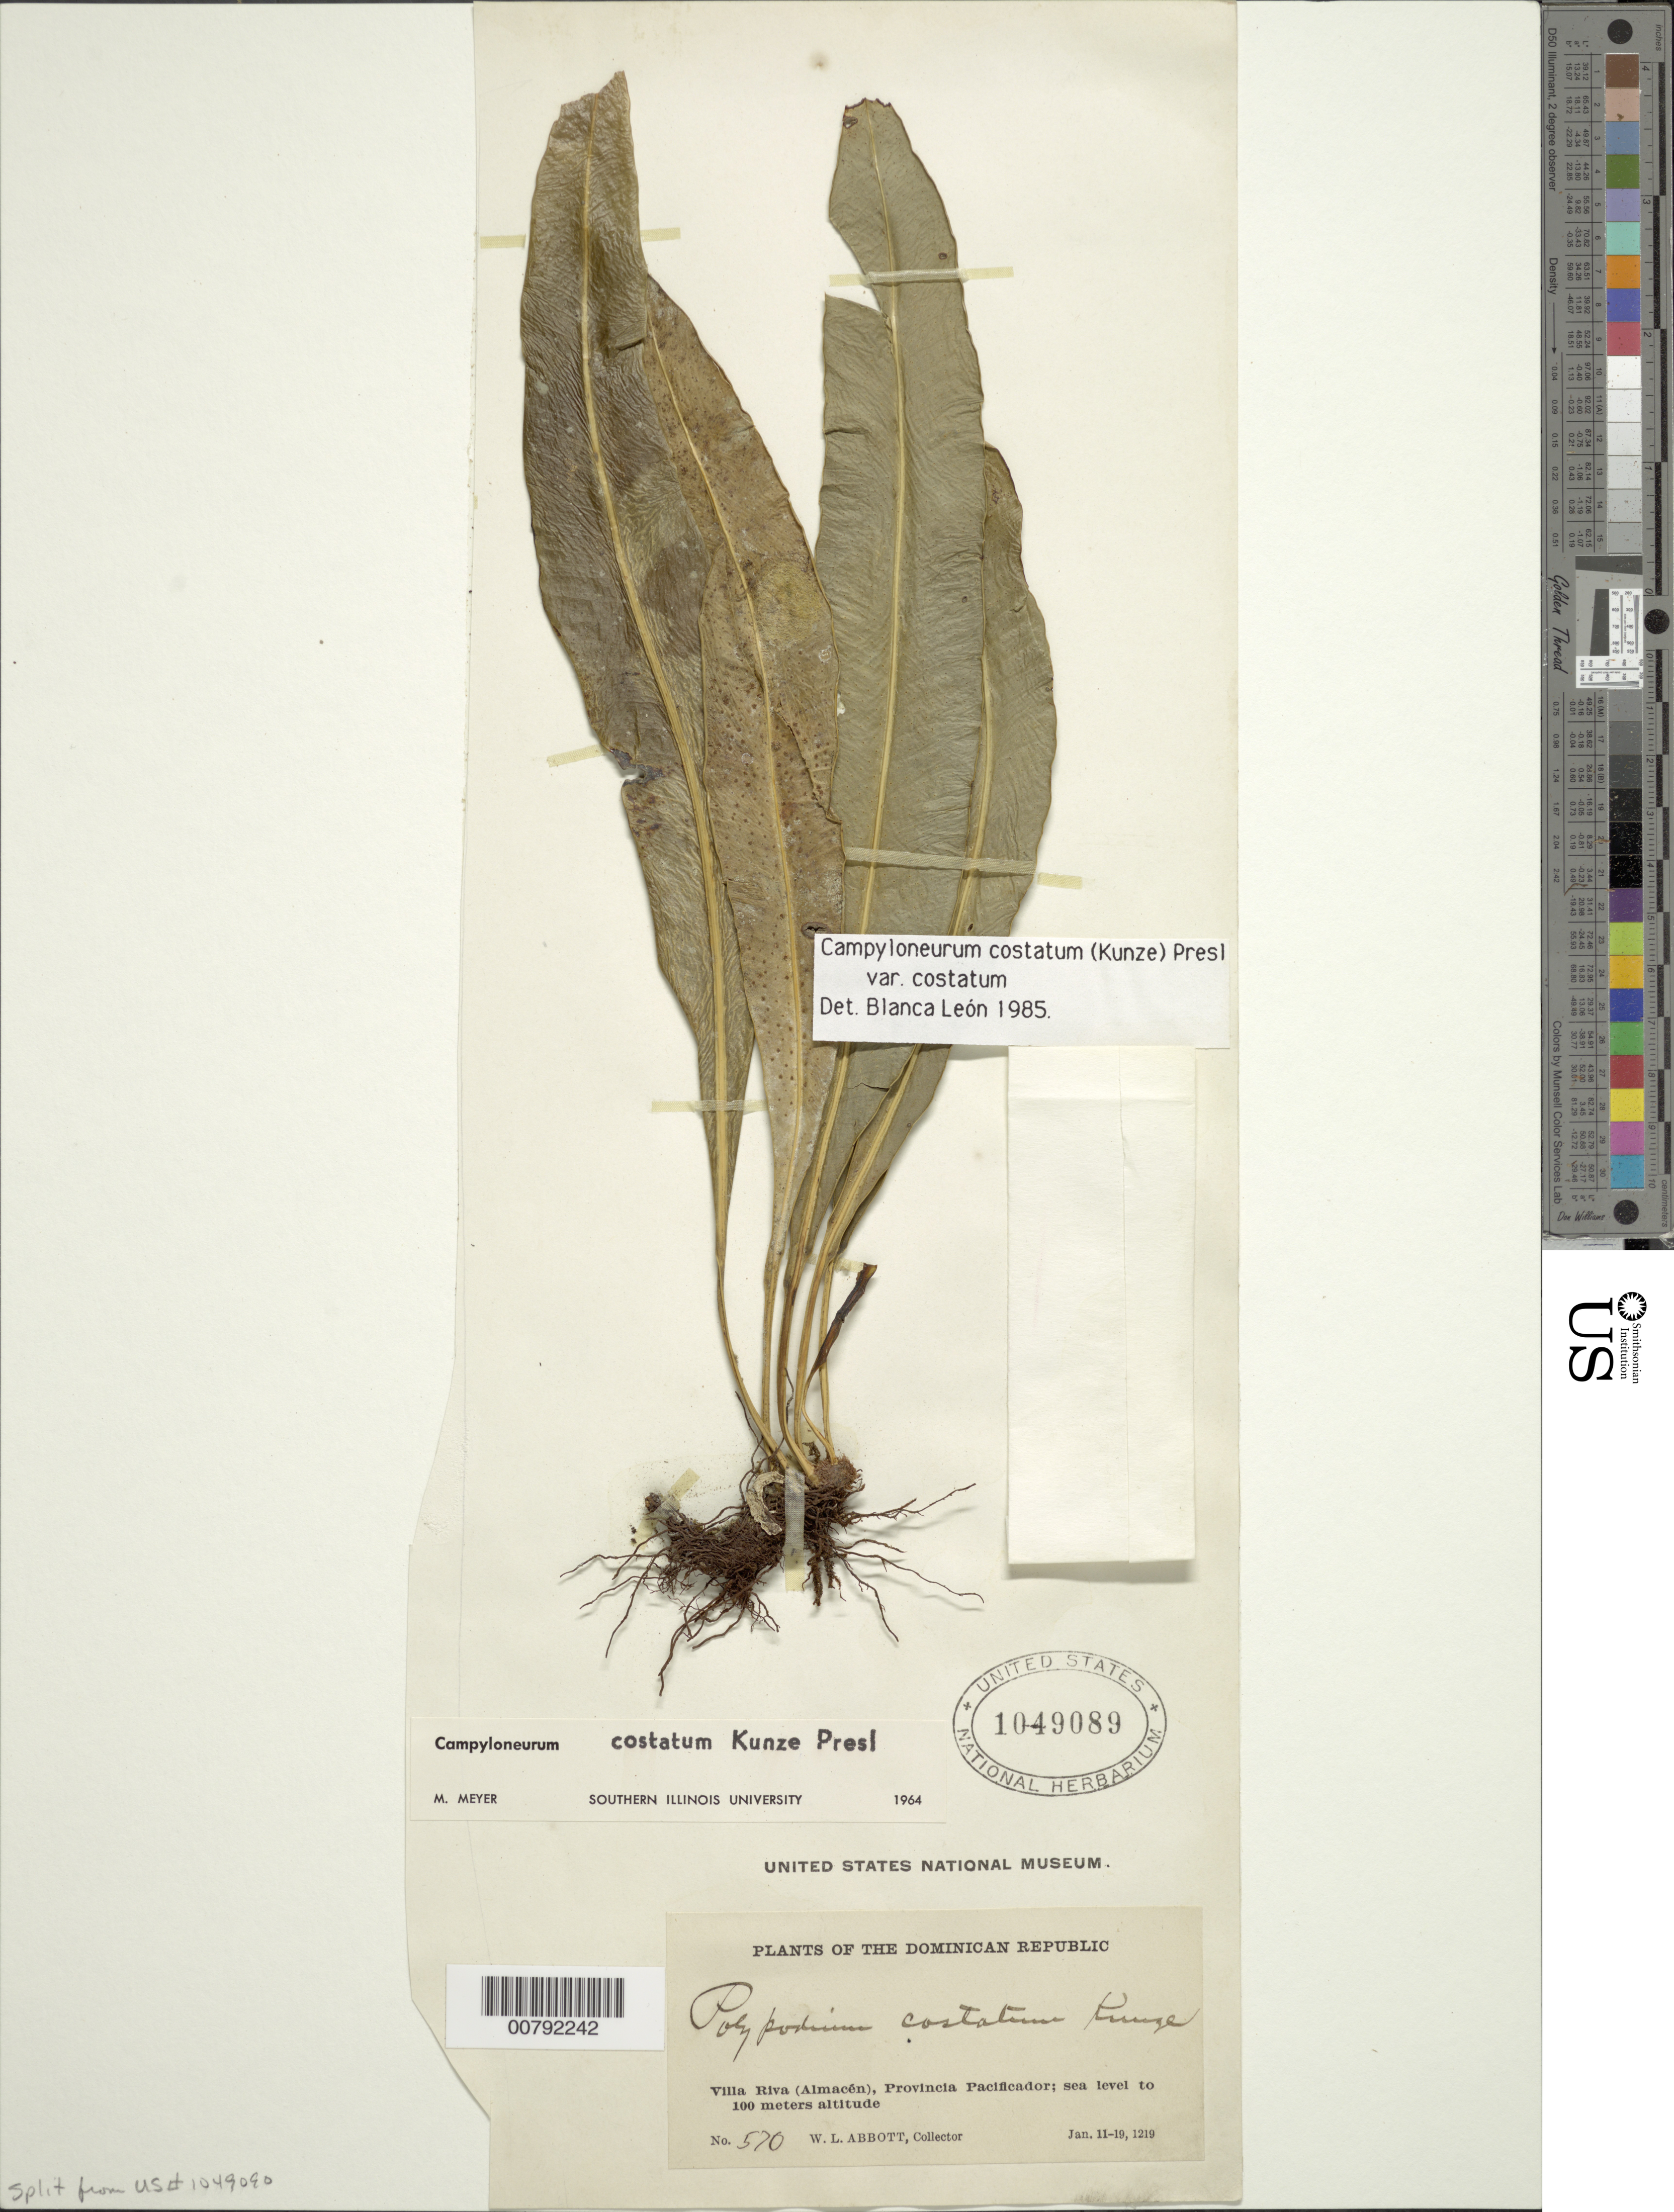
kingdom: Plantae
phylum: Tracheophyta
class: Polypodiopsida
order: Polypodiales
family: Polypodiaceae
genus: Campyloneurum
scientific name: Campyloneurum costatum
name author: (Kunze) C. Presl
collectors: W. L. Abbott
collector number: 570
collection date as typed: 11 Jan 1910 to 19 Jan 1921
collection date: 1910-01-11/1921-01-19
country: Dominican Republic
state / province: Duarte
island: Hispaniola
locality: Villa Riva (Almacén)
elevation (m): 0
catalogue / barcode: US 1049089